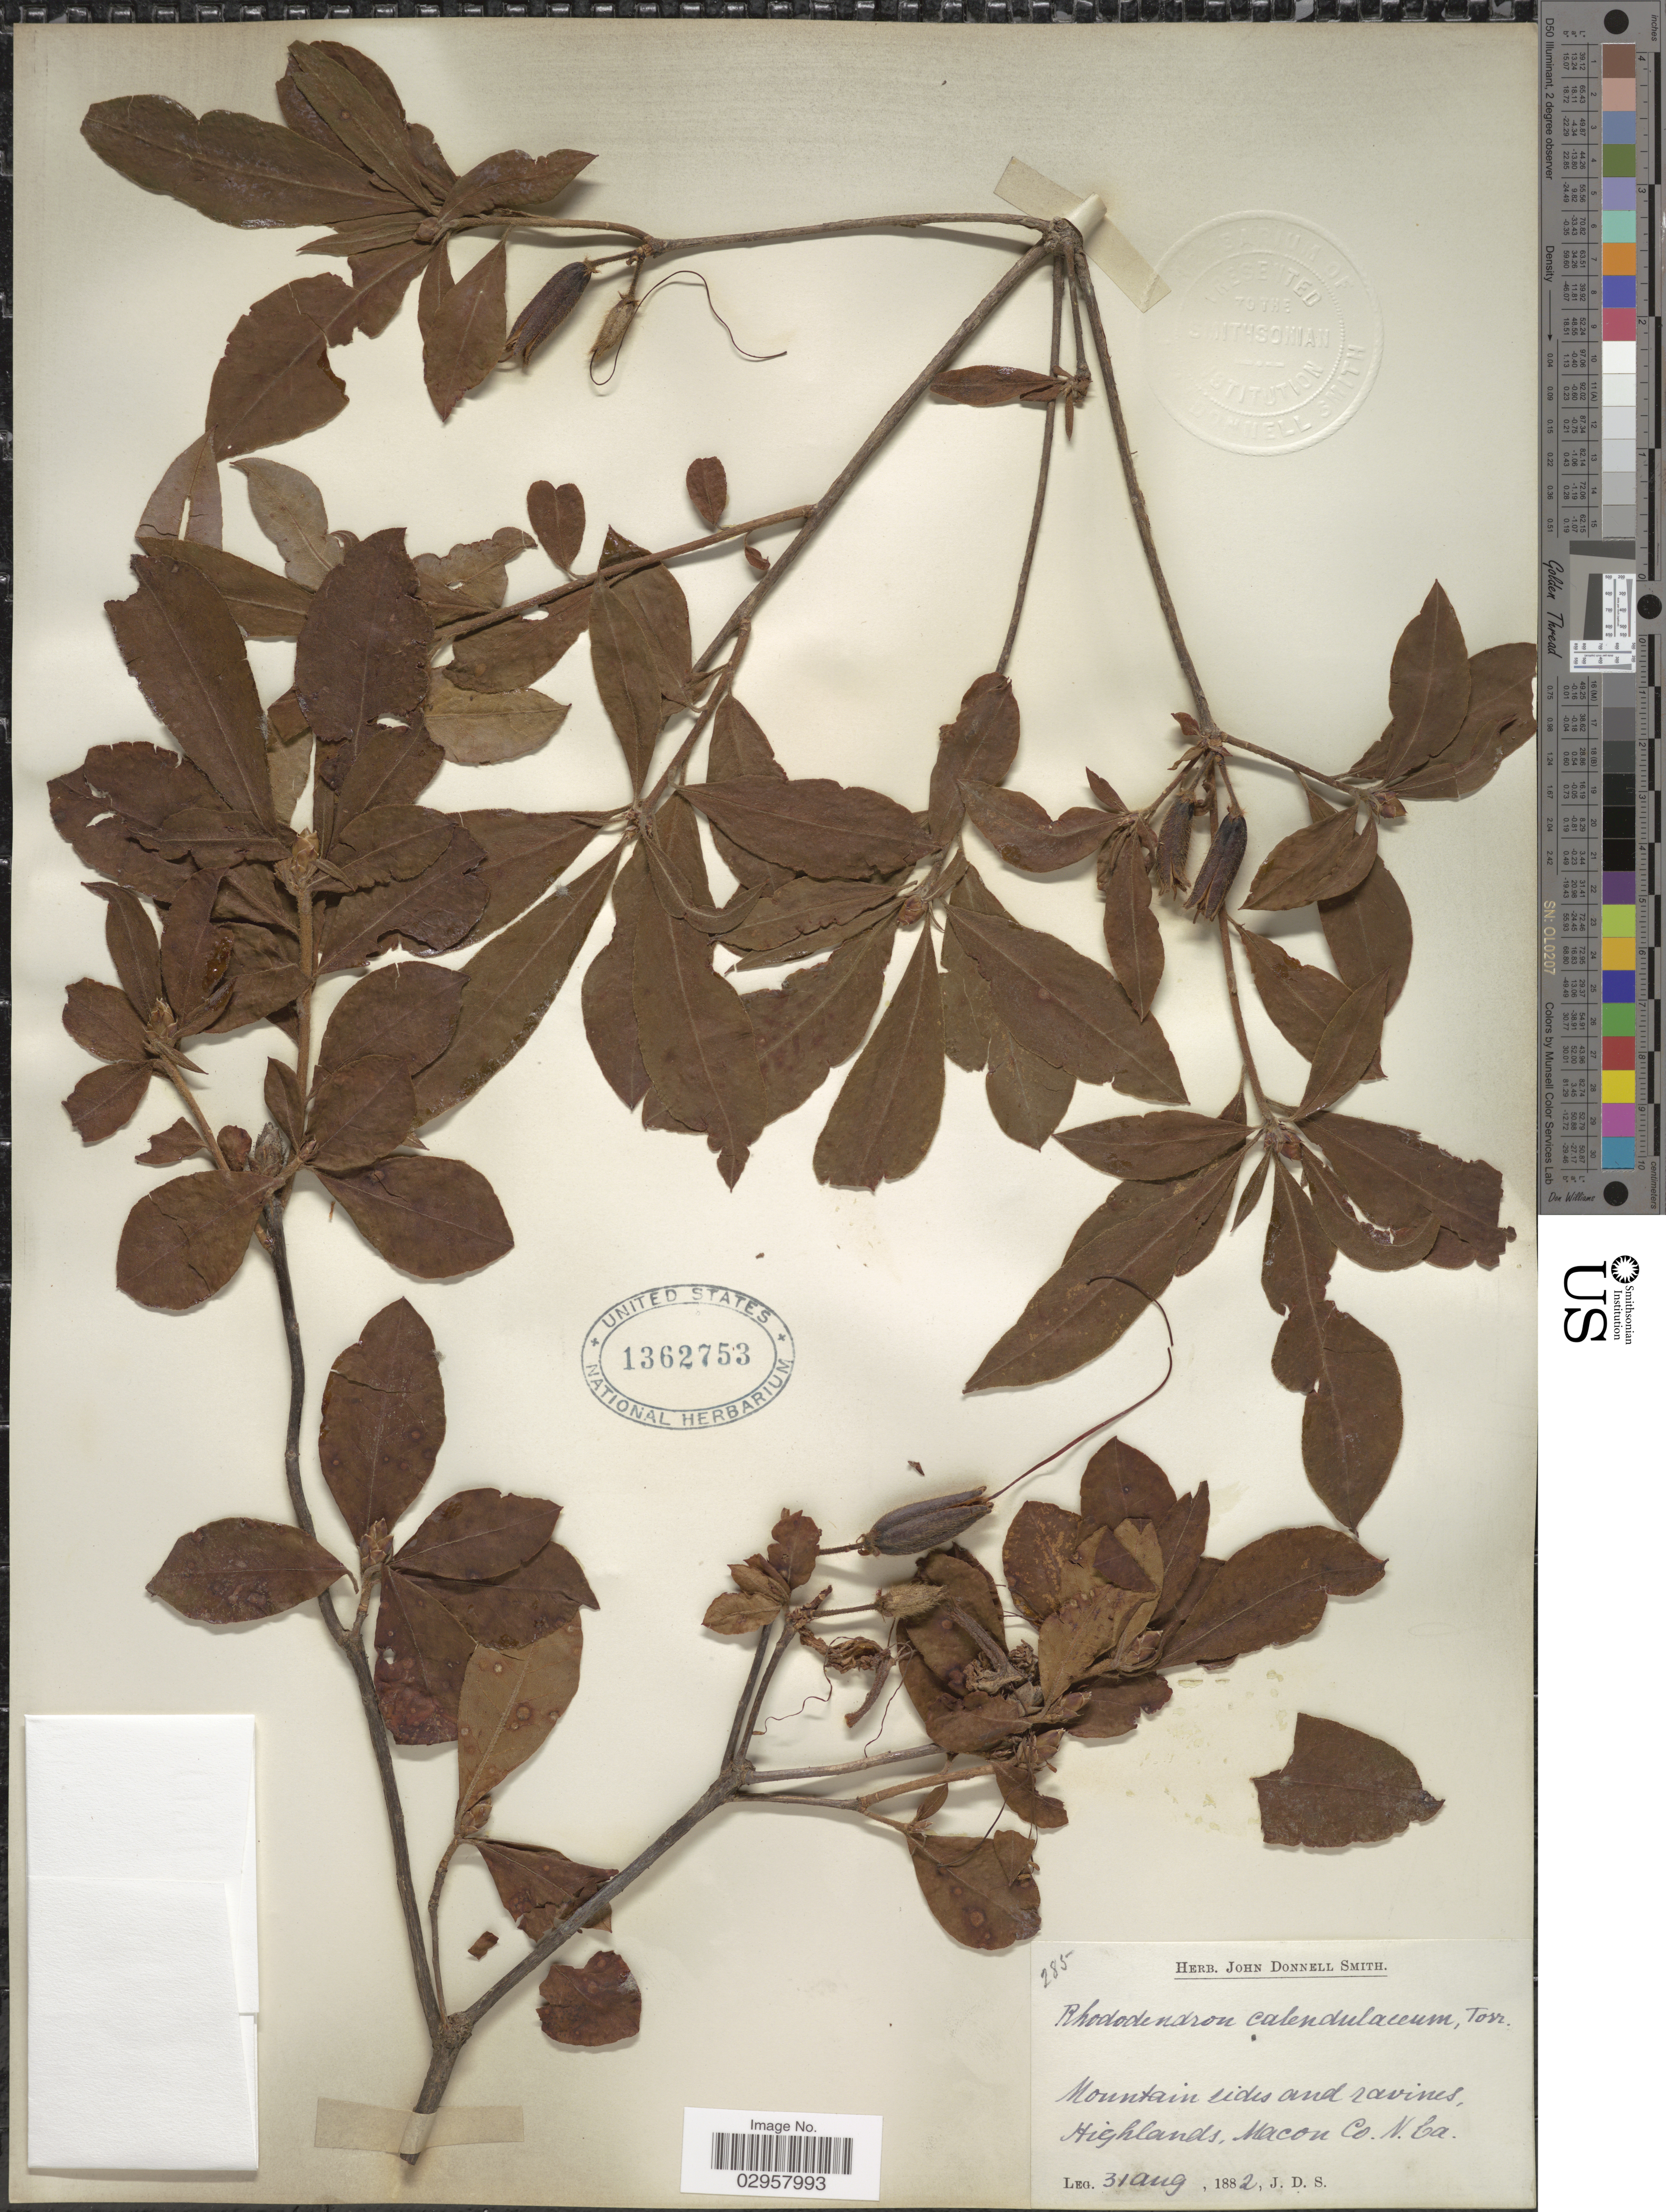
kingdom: Plantae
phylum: Tracheophyta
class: Magnoliopsida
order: Ericales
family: Ericaceae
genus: Rhododendron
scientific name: Rhododendron calendulaceum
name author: (Michx.) Torr.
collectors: J. Donnell Smith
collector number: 285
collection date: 1882-08-31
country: United States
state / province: North Carolina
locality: Mountain sides and ravines Highlands, Macon Co.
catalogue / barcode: US 1362753